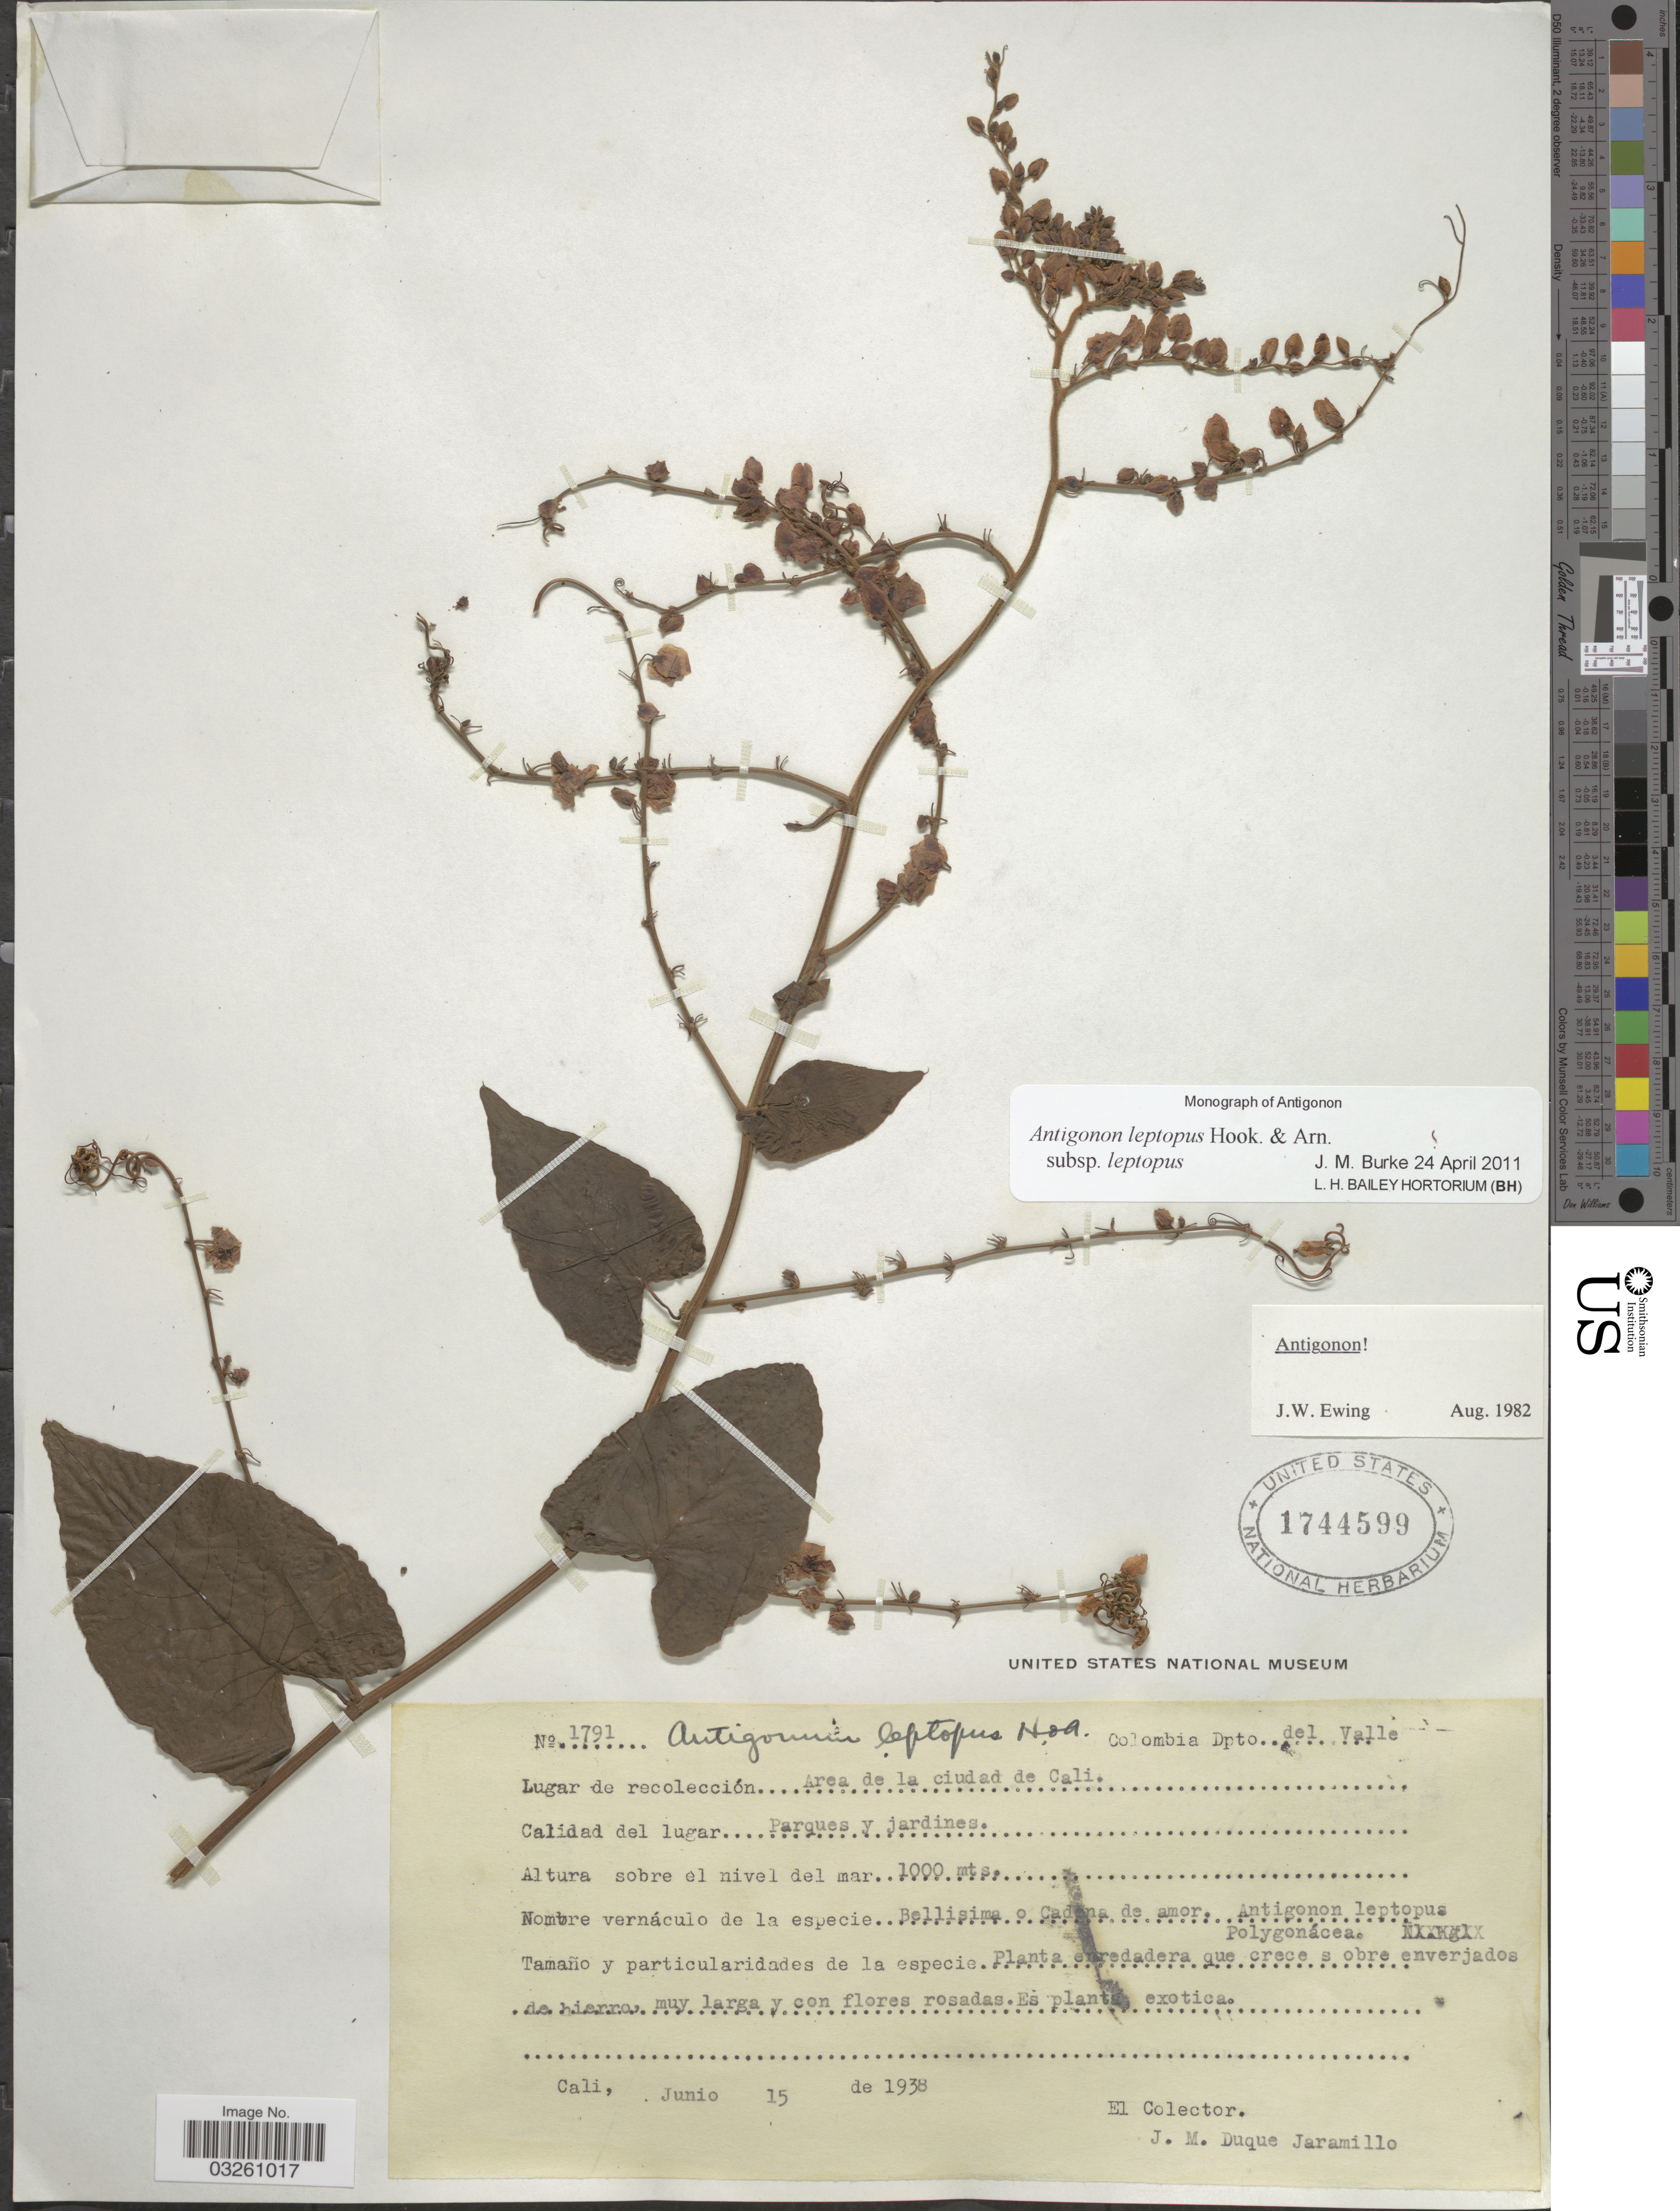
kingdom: Plantae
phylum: Tracheophyta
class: Magnoliopsida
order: Caryophyllales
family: Polygonaceae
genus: Antigonon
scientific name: Antigonon leptopus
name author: Hook. & Arn.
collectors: J. M. Duque Jaramillo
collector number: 1791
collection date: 1938-06-15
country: Colombia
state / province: Valle del Cauca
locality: Depto. del Valle. Area de la cuidad de Cali.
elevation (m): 1000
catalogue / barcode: US 1744599